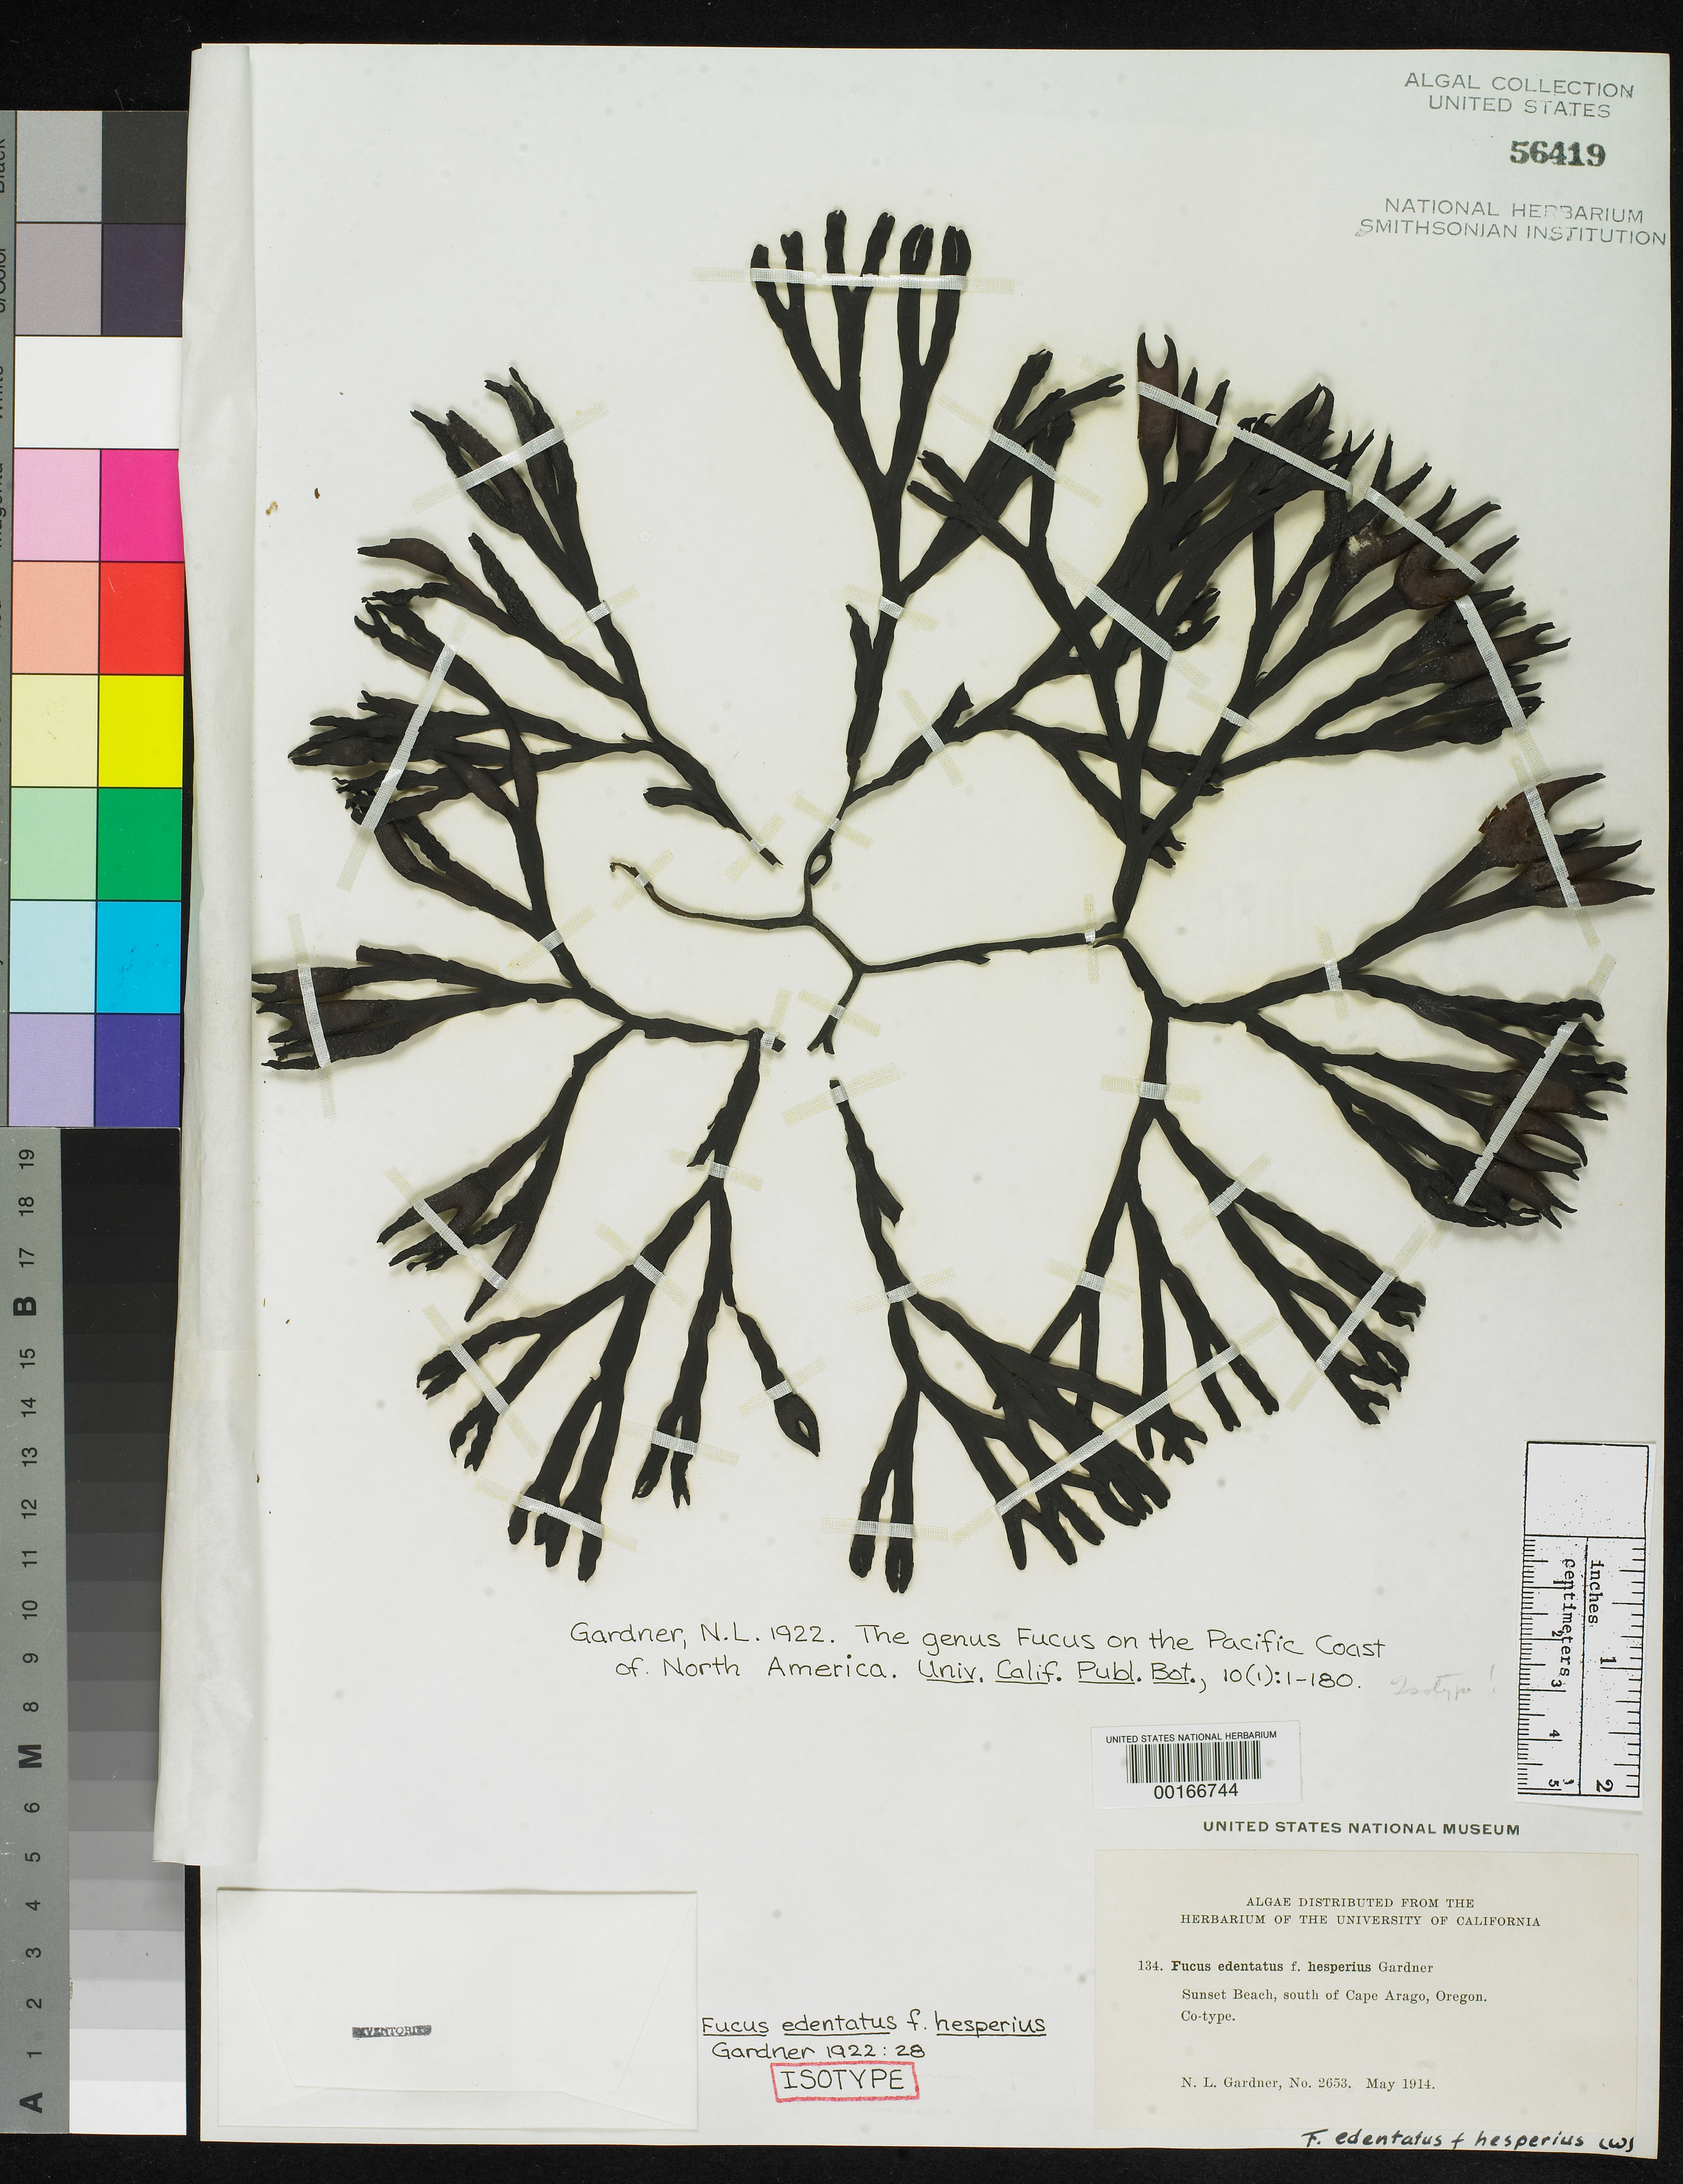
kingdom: Chromista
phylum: Ochrophyta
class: Phaeophyceae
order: Fucales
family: Fucaceae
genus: Fucus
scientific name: Fucus edentatus f. hesperius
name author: N.L. Gardner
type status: Isotype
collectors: N. Gardner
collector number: NLG 2653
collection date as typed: May 1914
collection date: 1914-05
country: United States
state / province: Oregon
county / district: Coos County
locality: Sunset Beach, near Coos Bay mouth.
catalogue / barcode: US 56419